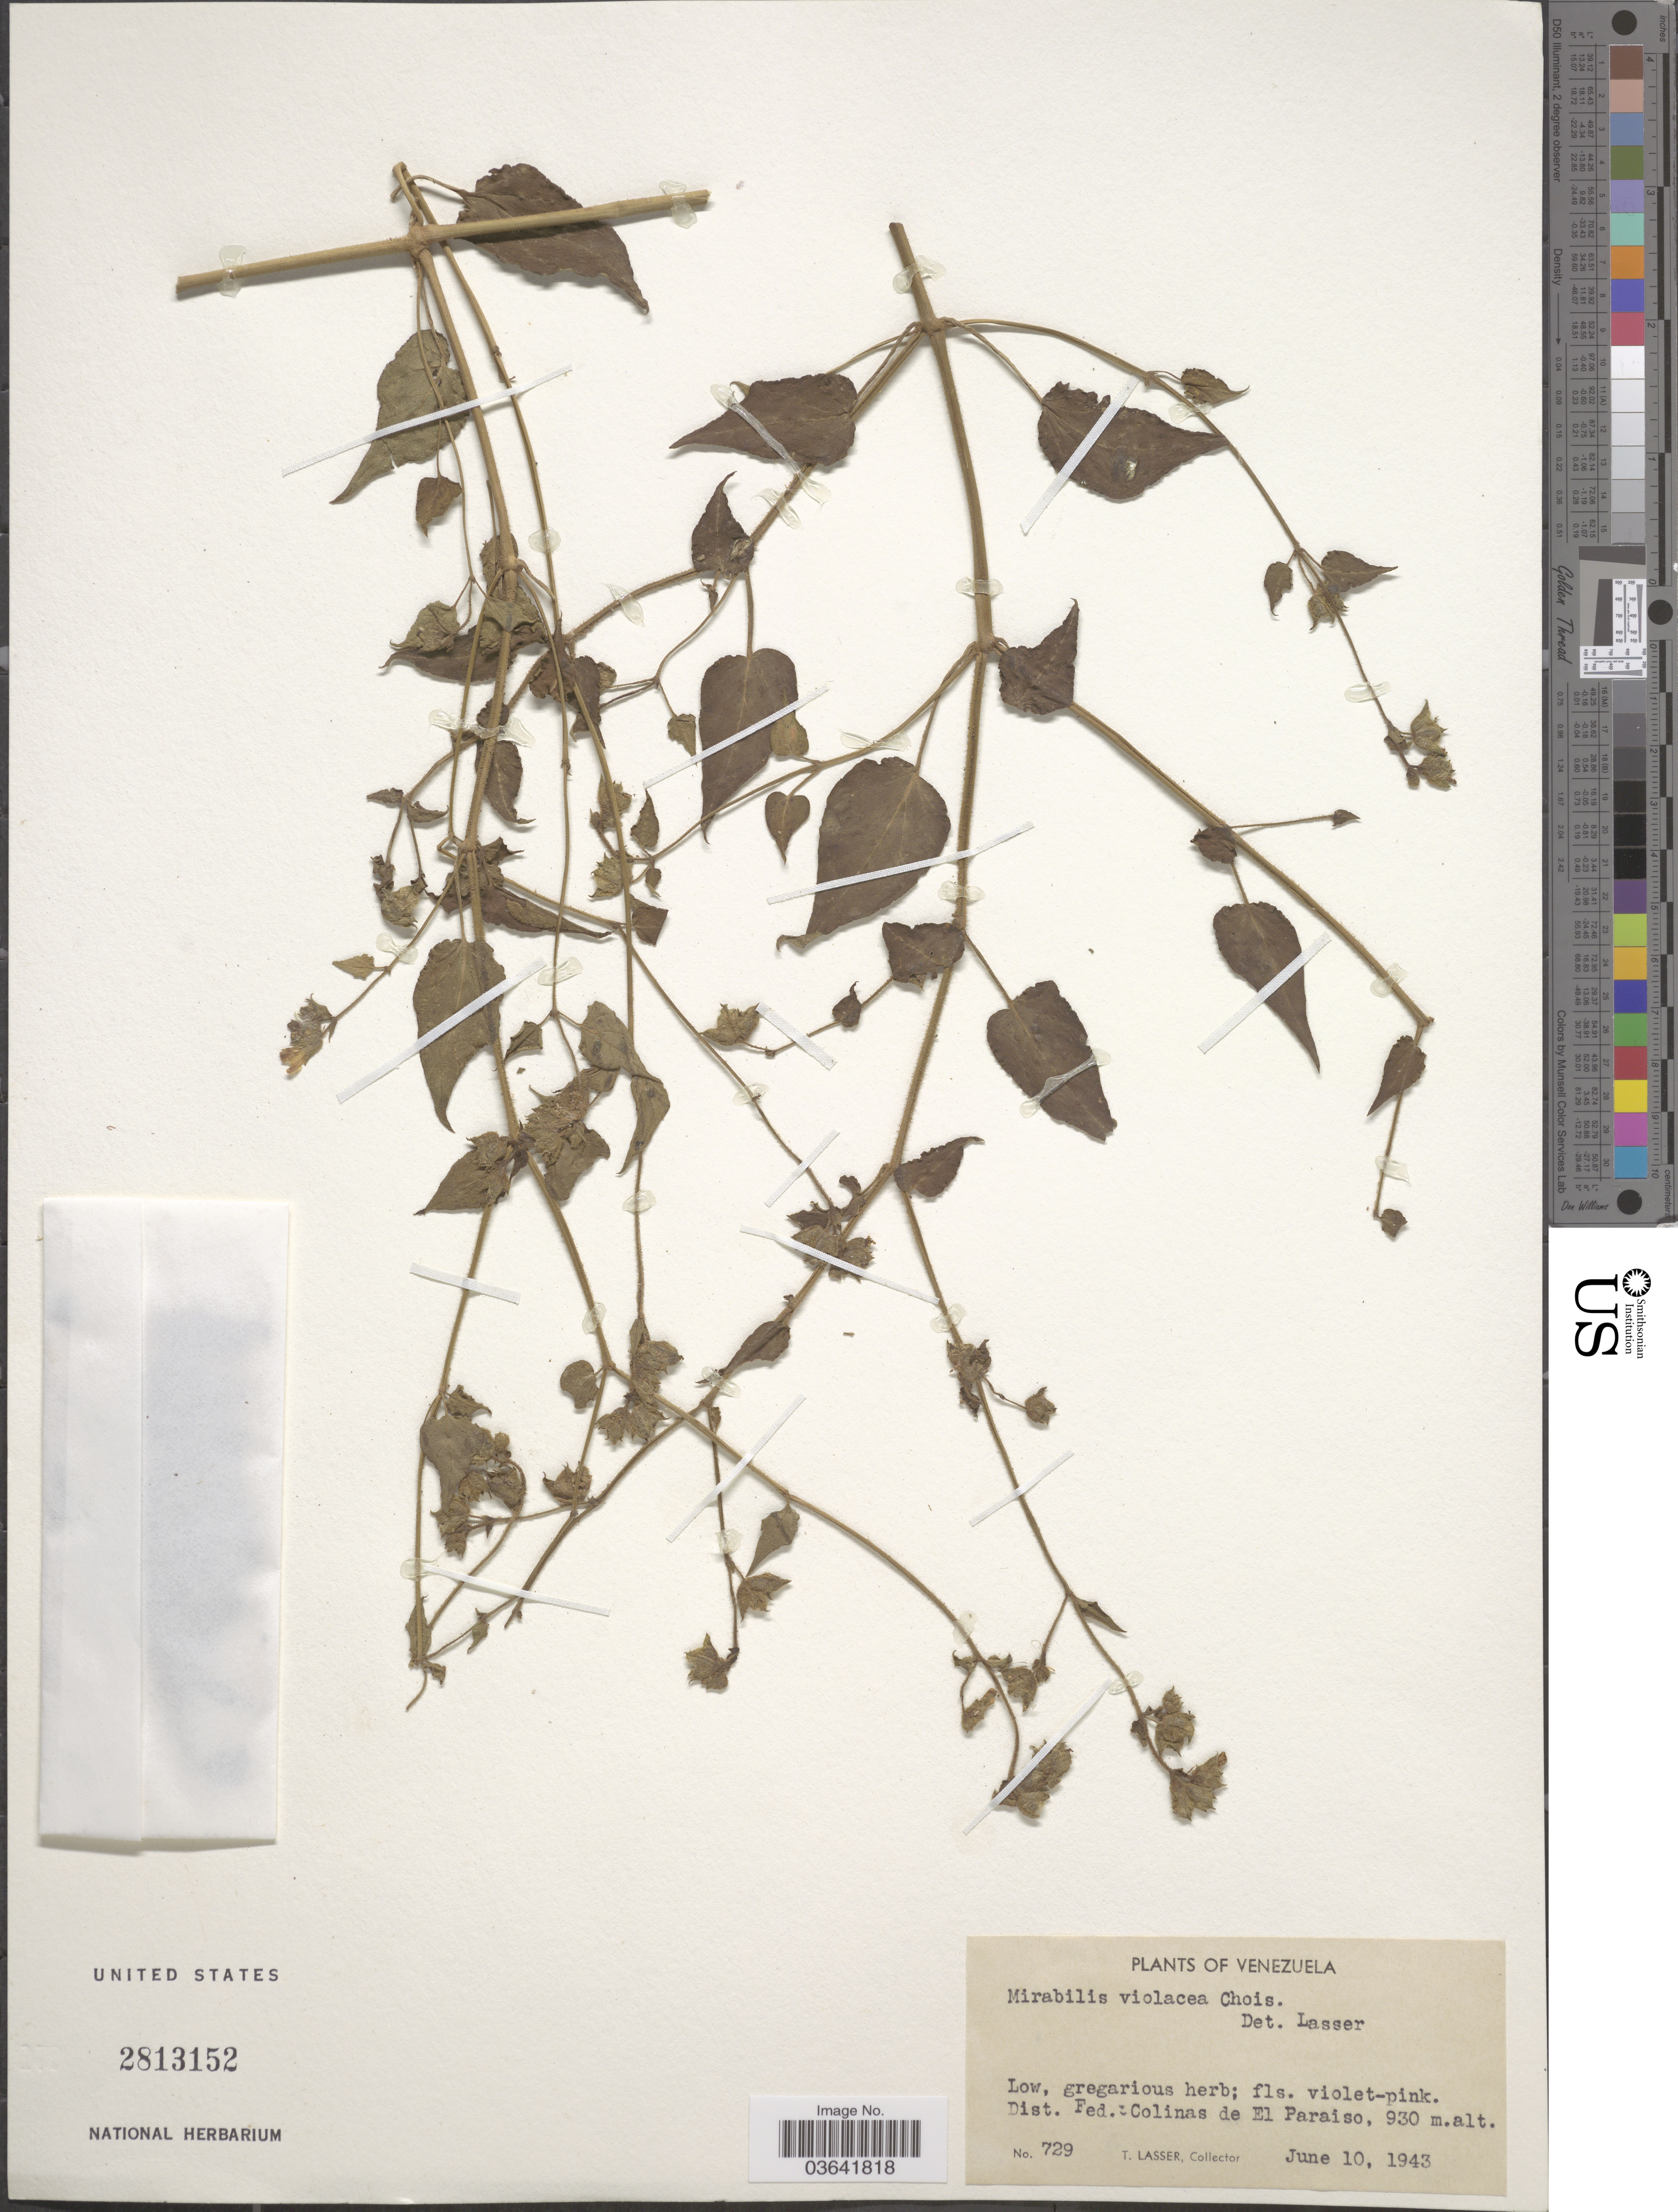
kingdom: Plantae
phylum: Tracheophyta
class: Magnoliopsida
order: Caryophyllales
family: Nyctaginaceae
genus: Mirabilis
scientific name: Mirabilis violacea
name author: (L.) Heimerl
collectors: T. Lasser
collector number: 729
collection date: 1943-06-10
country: Venezuela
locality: Dist. Fed.: Colinas de El Paraiso.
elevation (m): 930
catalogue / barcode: US 2813152